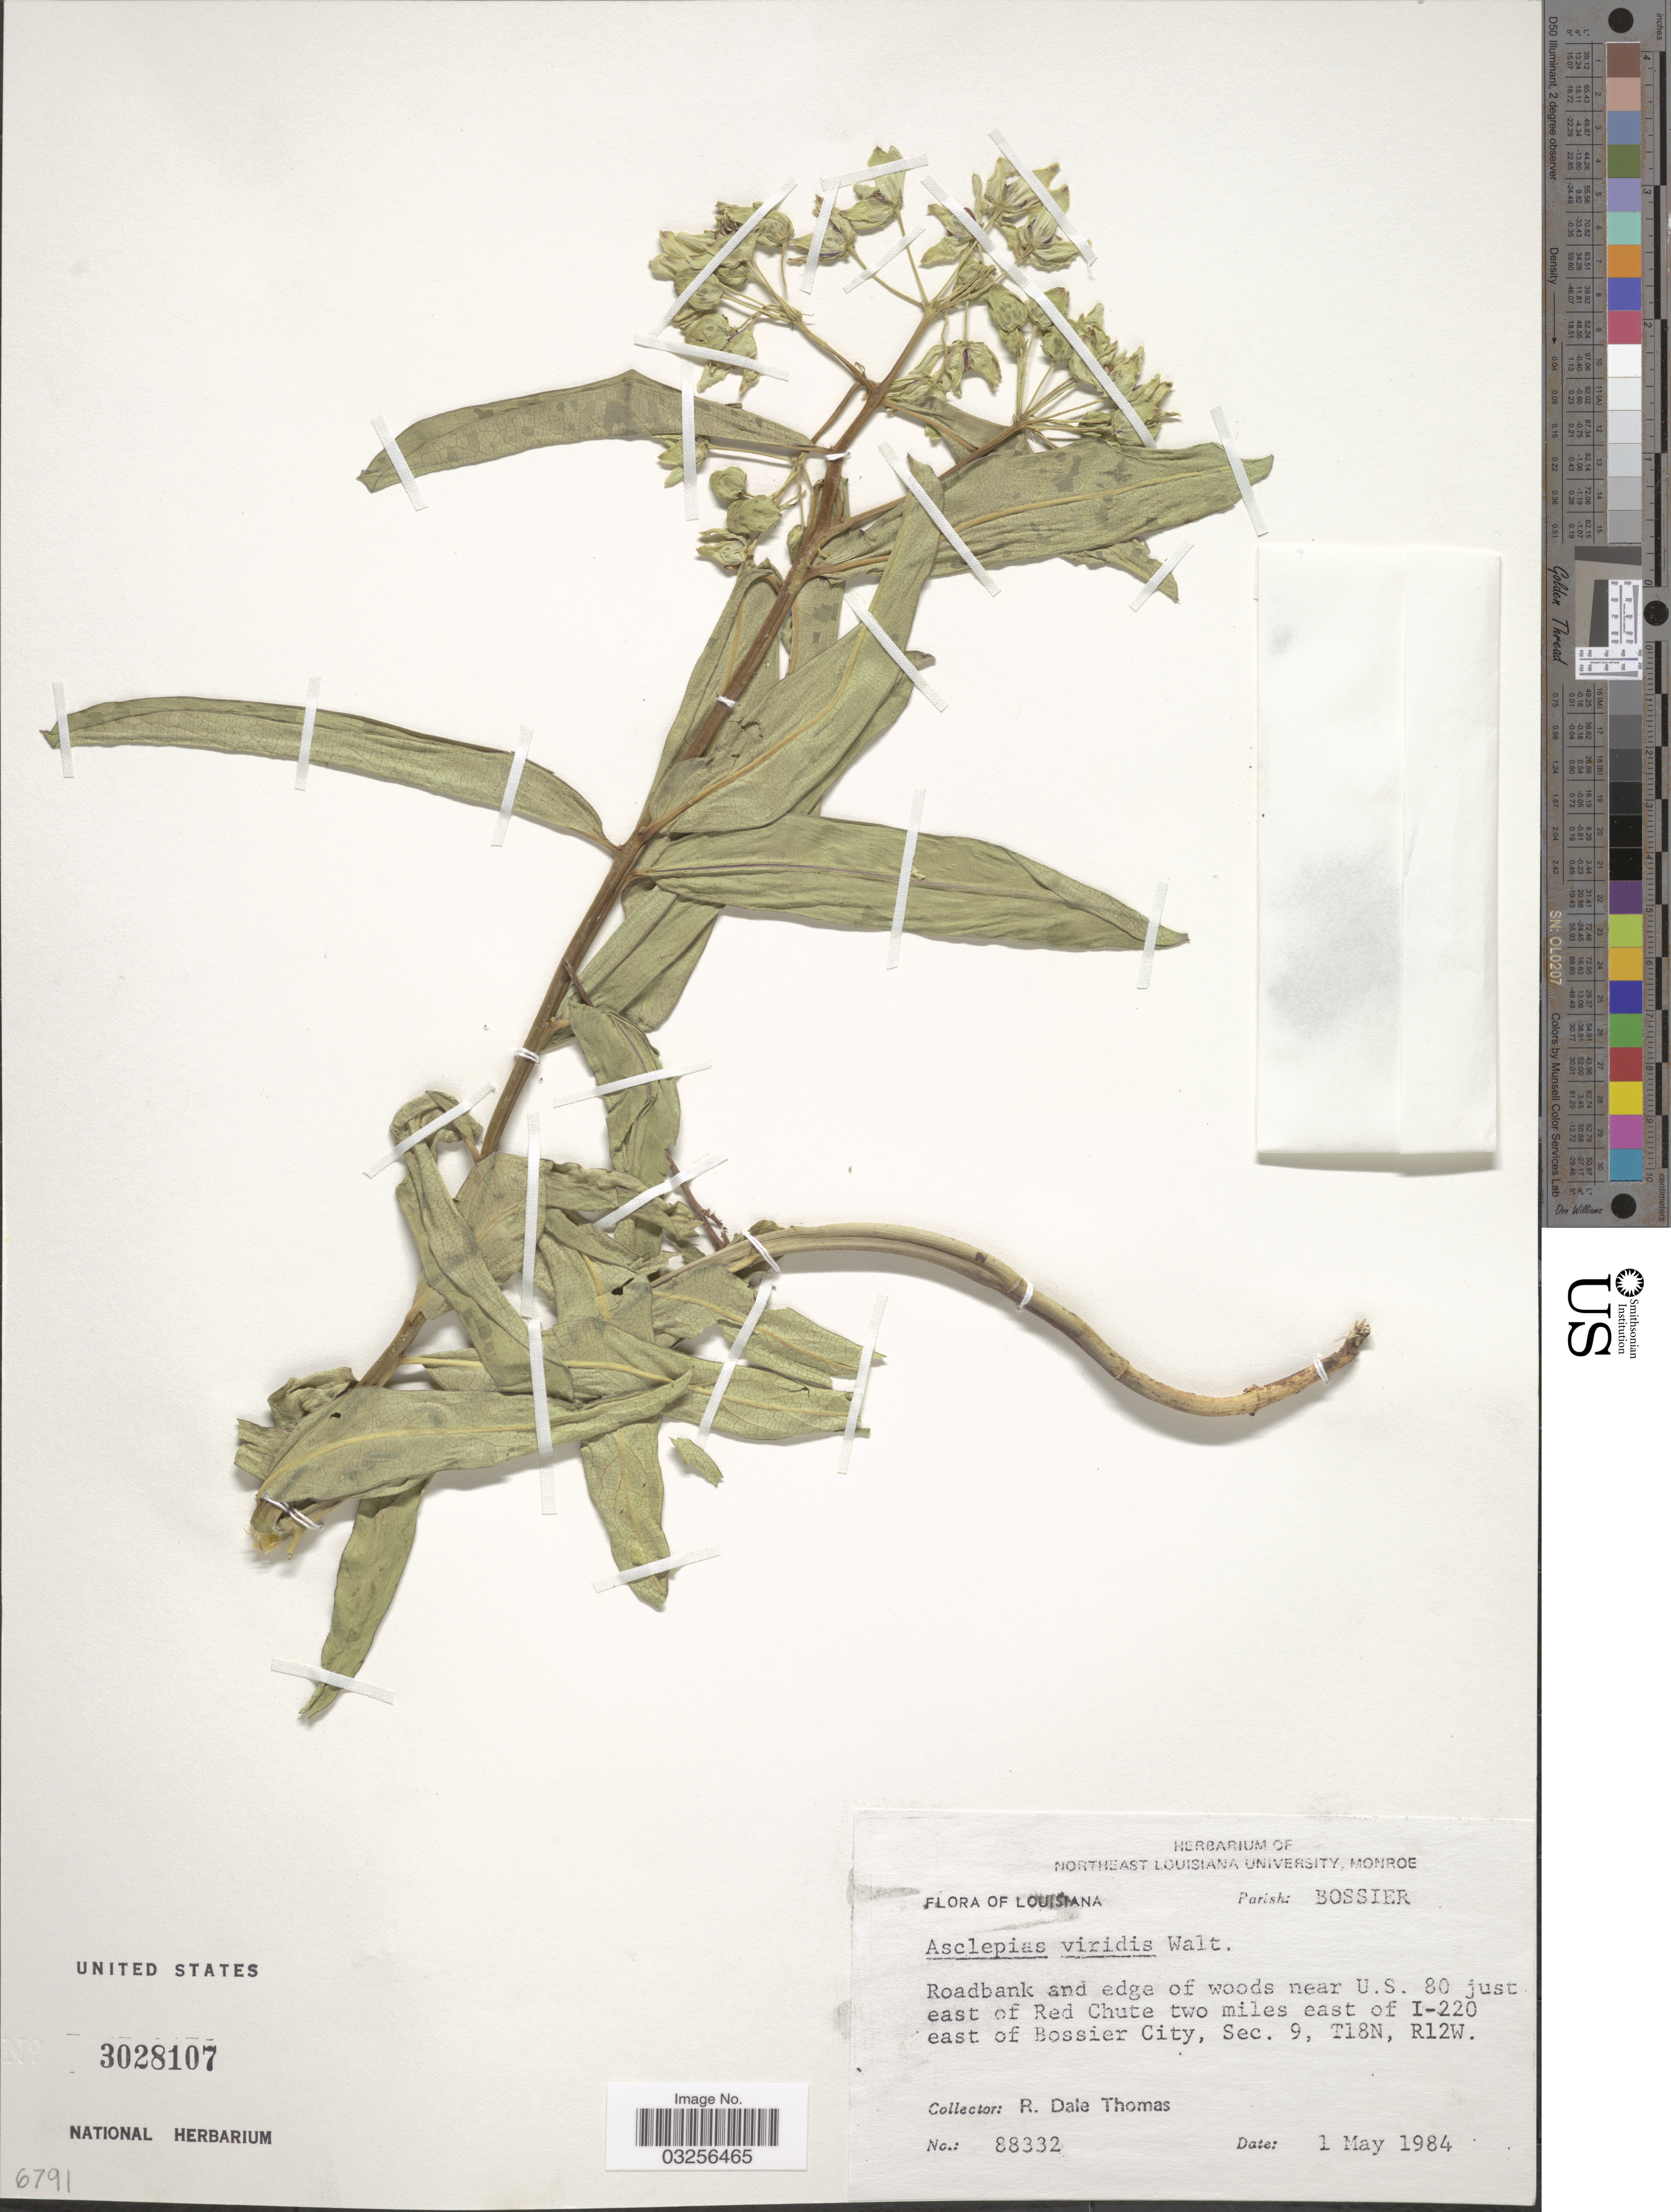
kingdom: Plantae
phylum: Tracheophyta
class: Magnoliopsida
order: Gentianales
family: Apocynaceae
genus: Asclepias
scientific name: Asclepias viridis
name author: Walter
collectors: R. Thomas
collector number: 88332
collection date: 1984-05-01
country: United States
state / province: Louisiana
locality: Parish: Bossier. Roadbank and edge of woods near U. S. 80 just east of Red Chute two miles east of I-220 east of Bossier City, Sec. 9, T18N, R12W.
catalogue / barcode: US 3028107